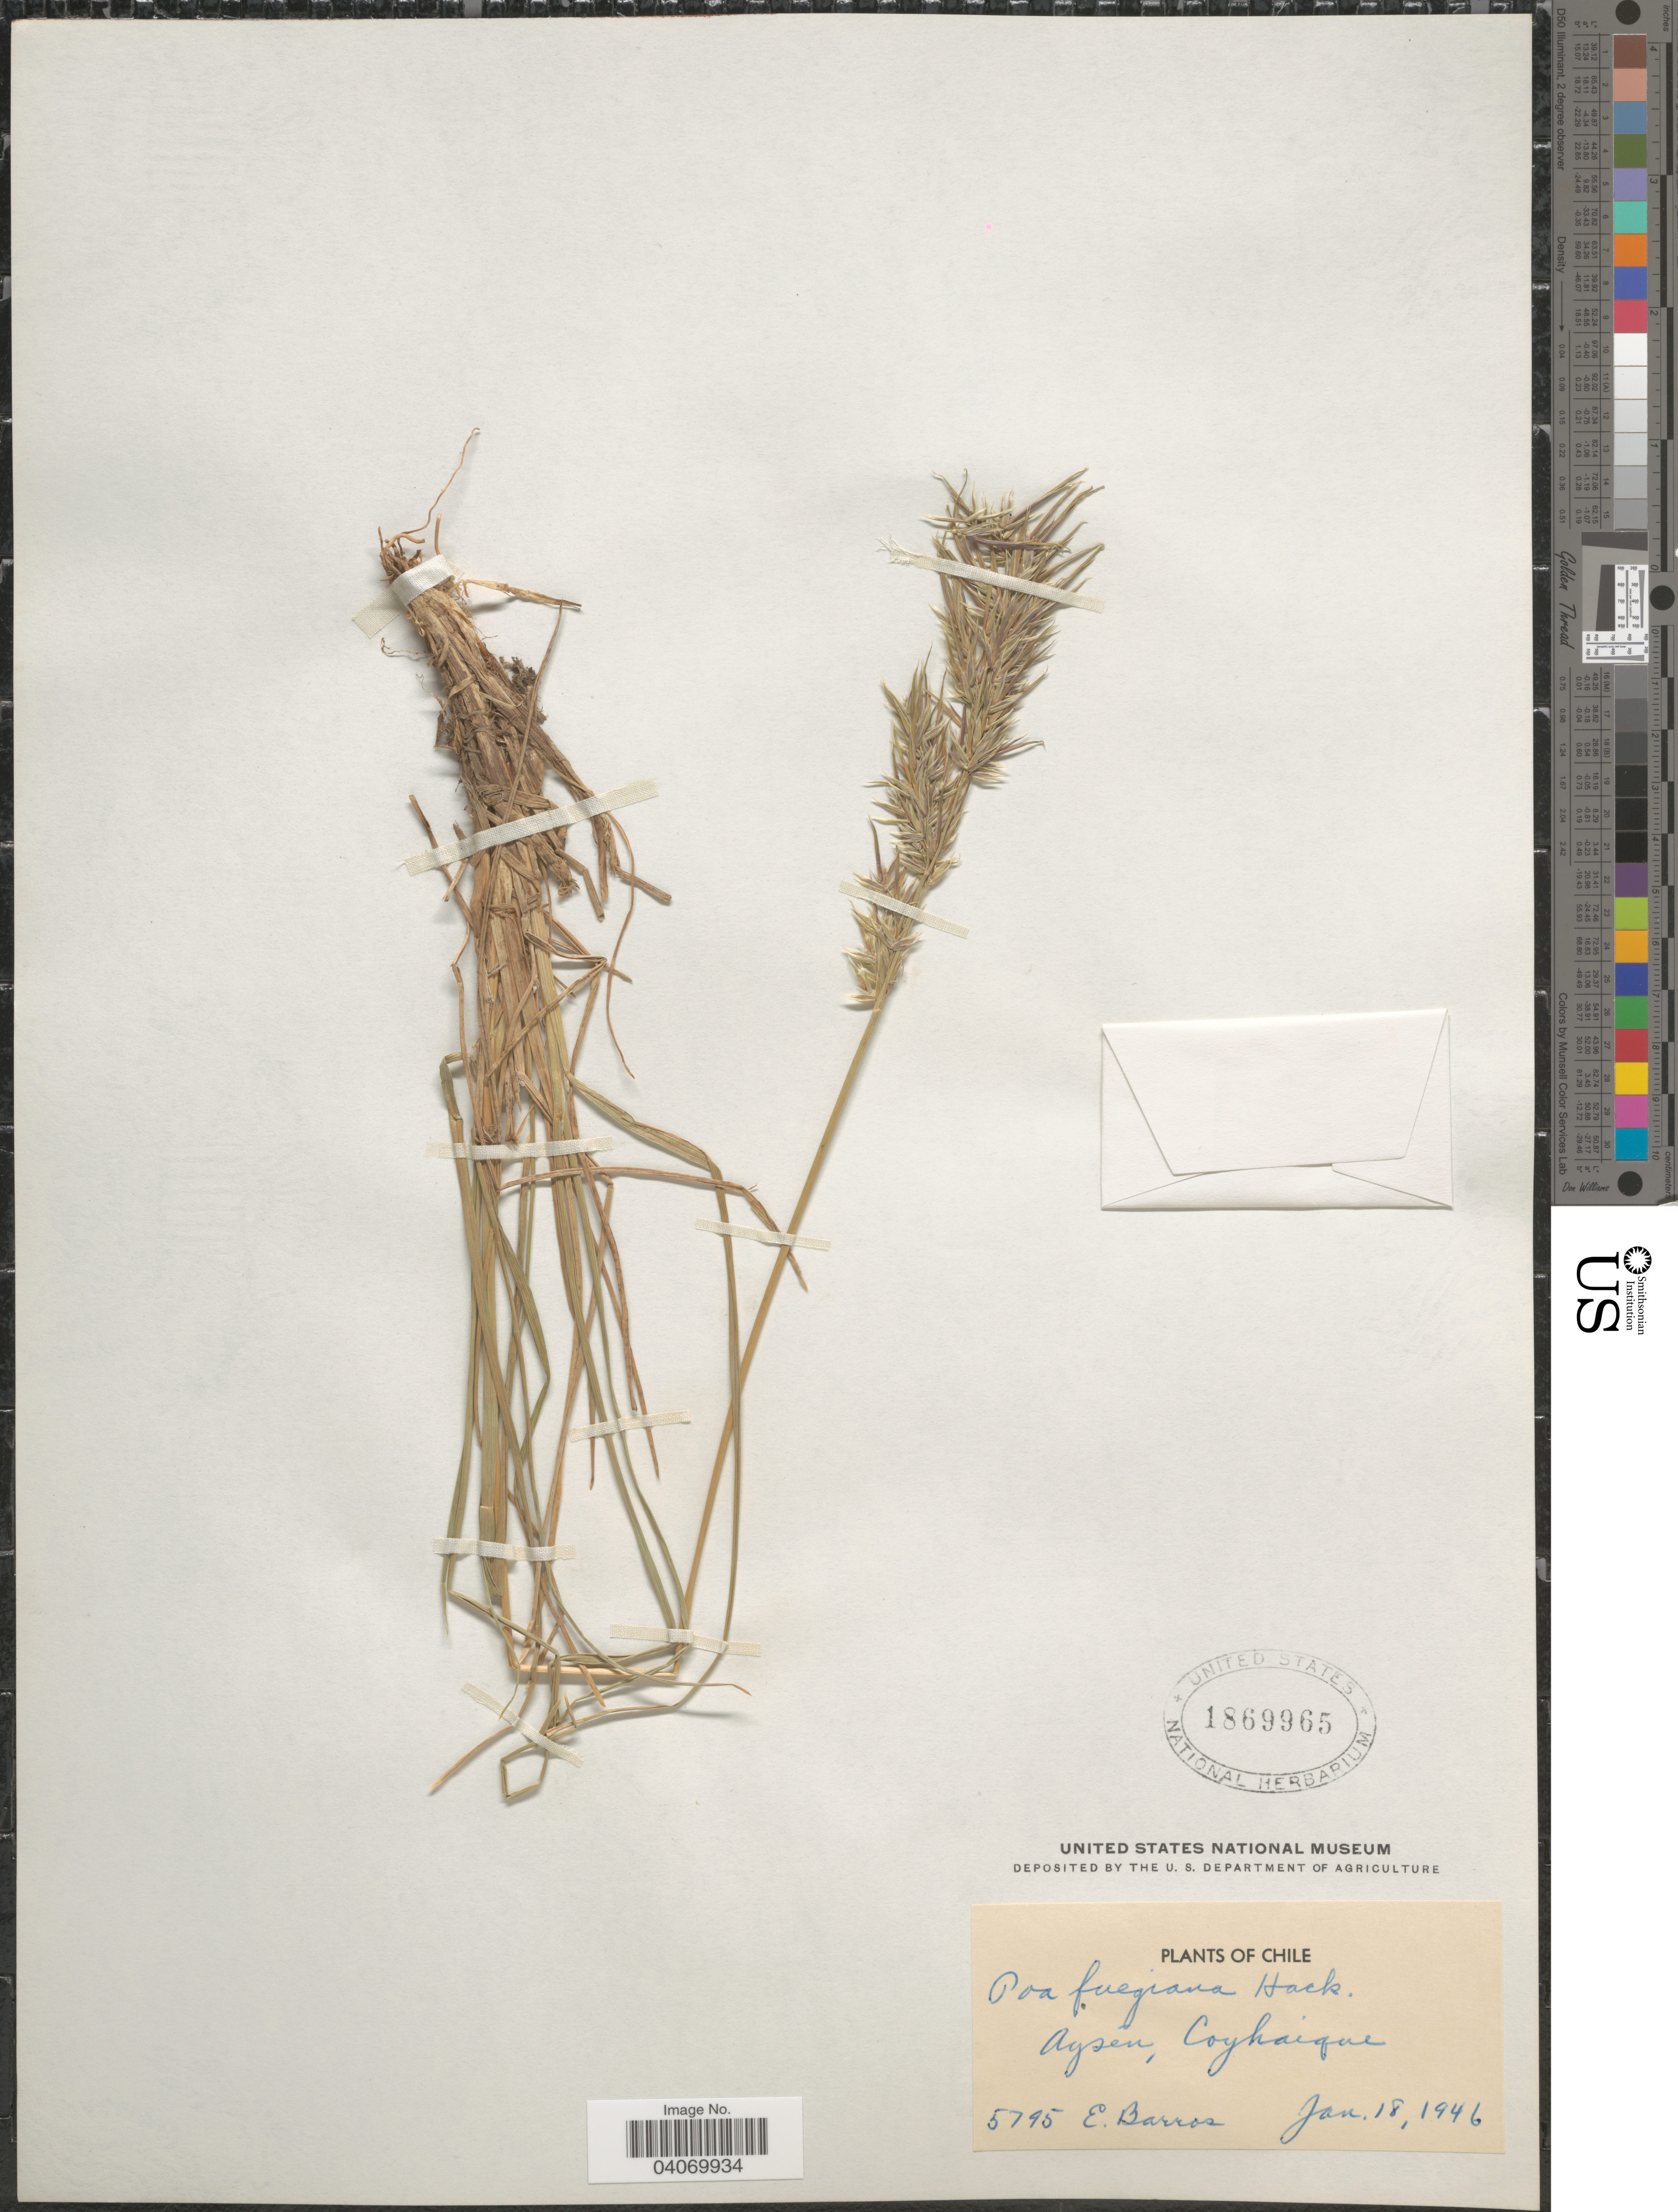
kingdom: Plantae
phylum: Tracheophyta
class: Liliopsida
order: Poales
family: Poaceae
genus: Poa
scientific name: Poa alopecurus subsp. fuegiana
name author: (Hook. f.) D.M. Moore & Dogg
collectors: E. Barros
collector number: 5795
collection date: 1946-01-18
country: Chile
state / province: Aisén (XI)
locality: Aysén, Coyhaique.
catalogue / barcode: US 1869965